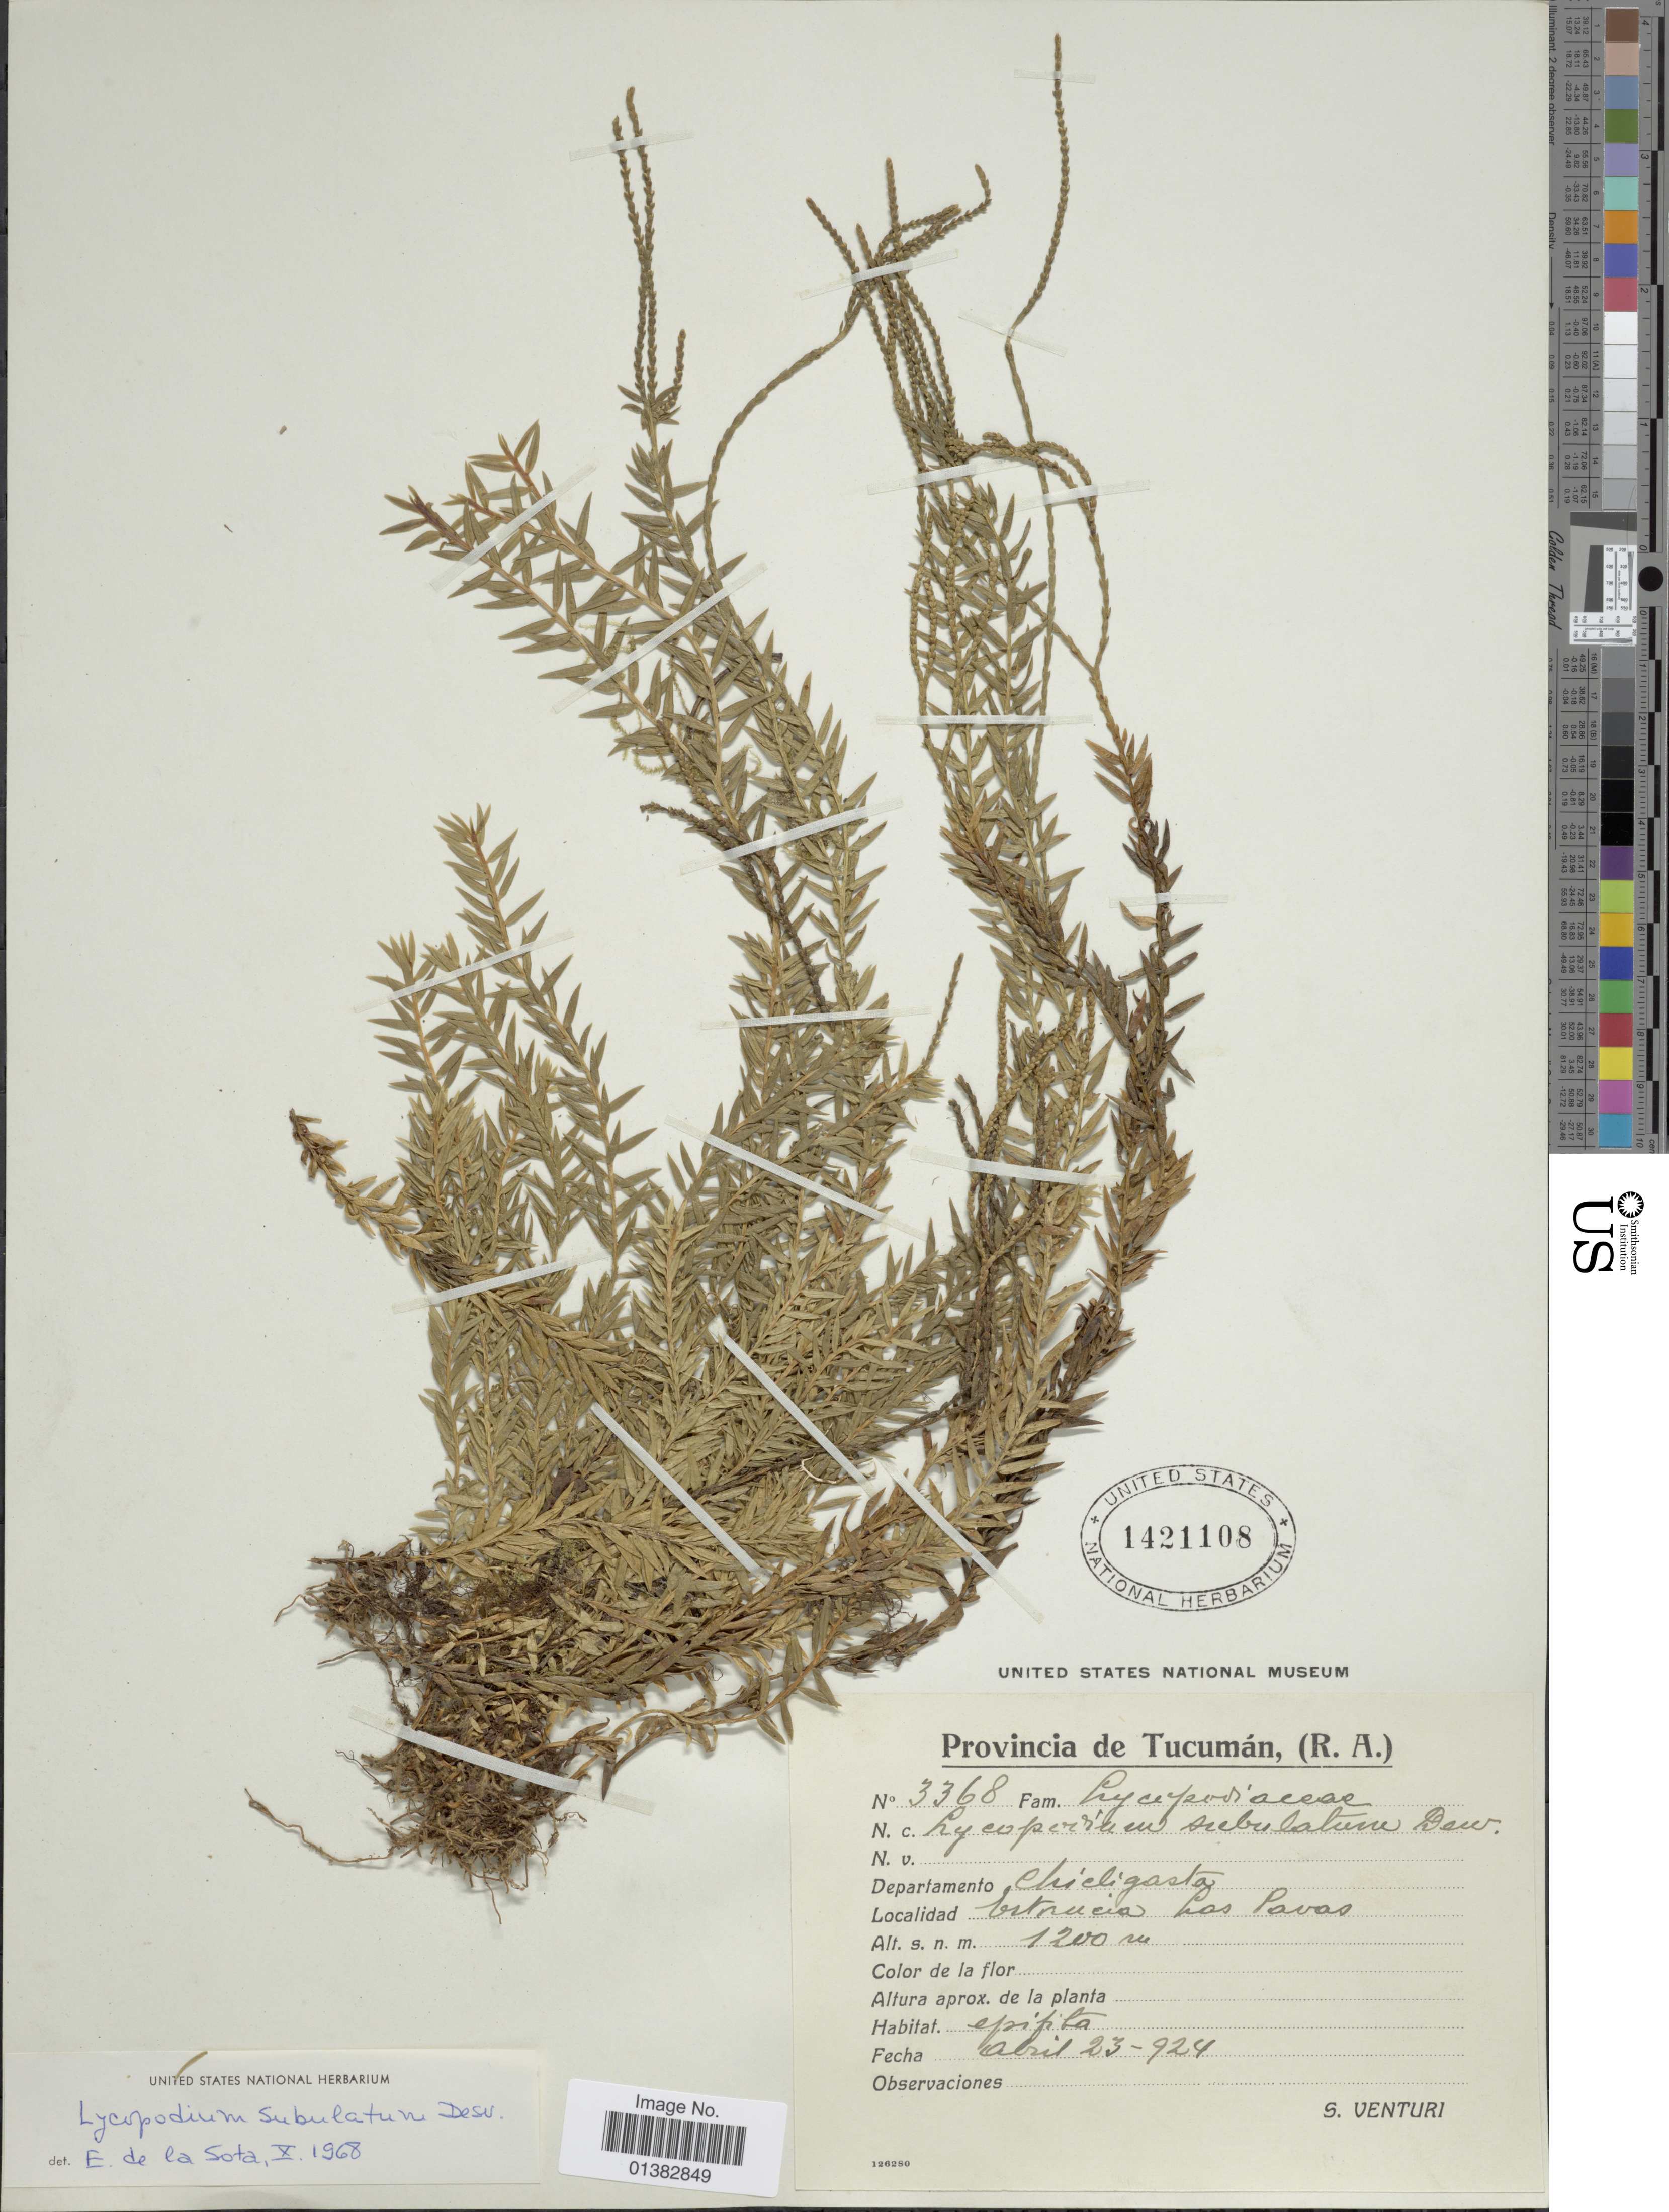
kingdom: Plantae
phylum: Tracheophyta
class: Lycopodiopsida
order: Lycopodiales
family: Lycopodiaceae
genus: Phlegmariurus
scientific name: Phlegmariurus subulatus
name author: (Desv. ex Poir.) B. Øllg.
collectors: S. Venturi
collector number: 3368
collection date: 1924-04-23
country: Argentina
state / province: Tucuman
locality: Departemento Chicligasta, Estancia Las Pavas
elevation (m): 1200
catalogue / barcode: US 1421108